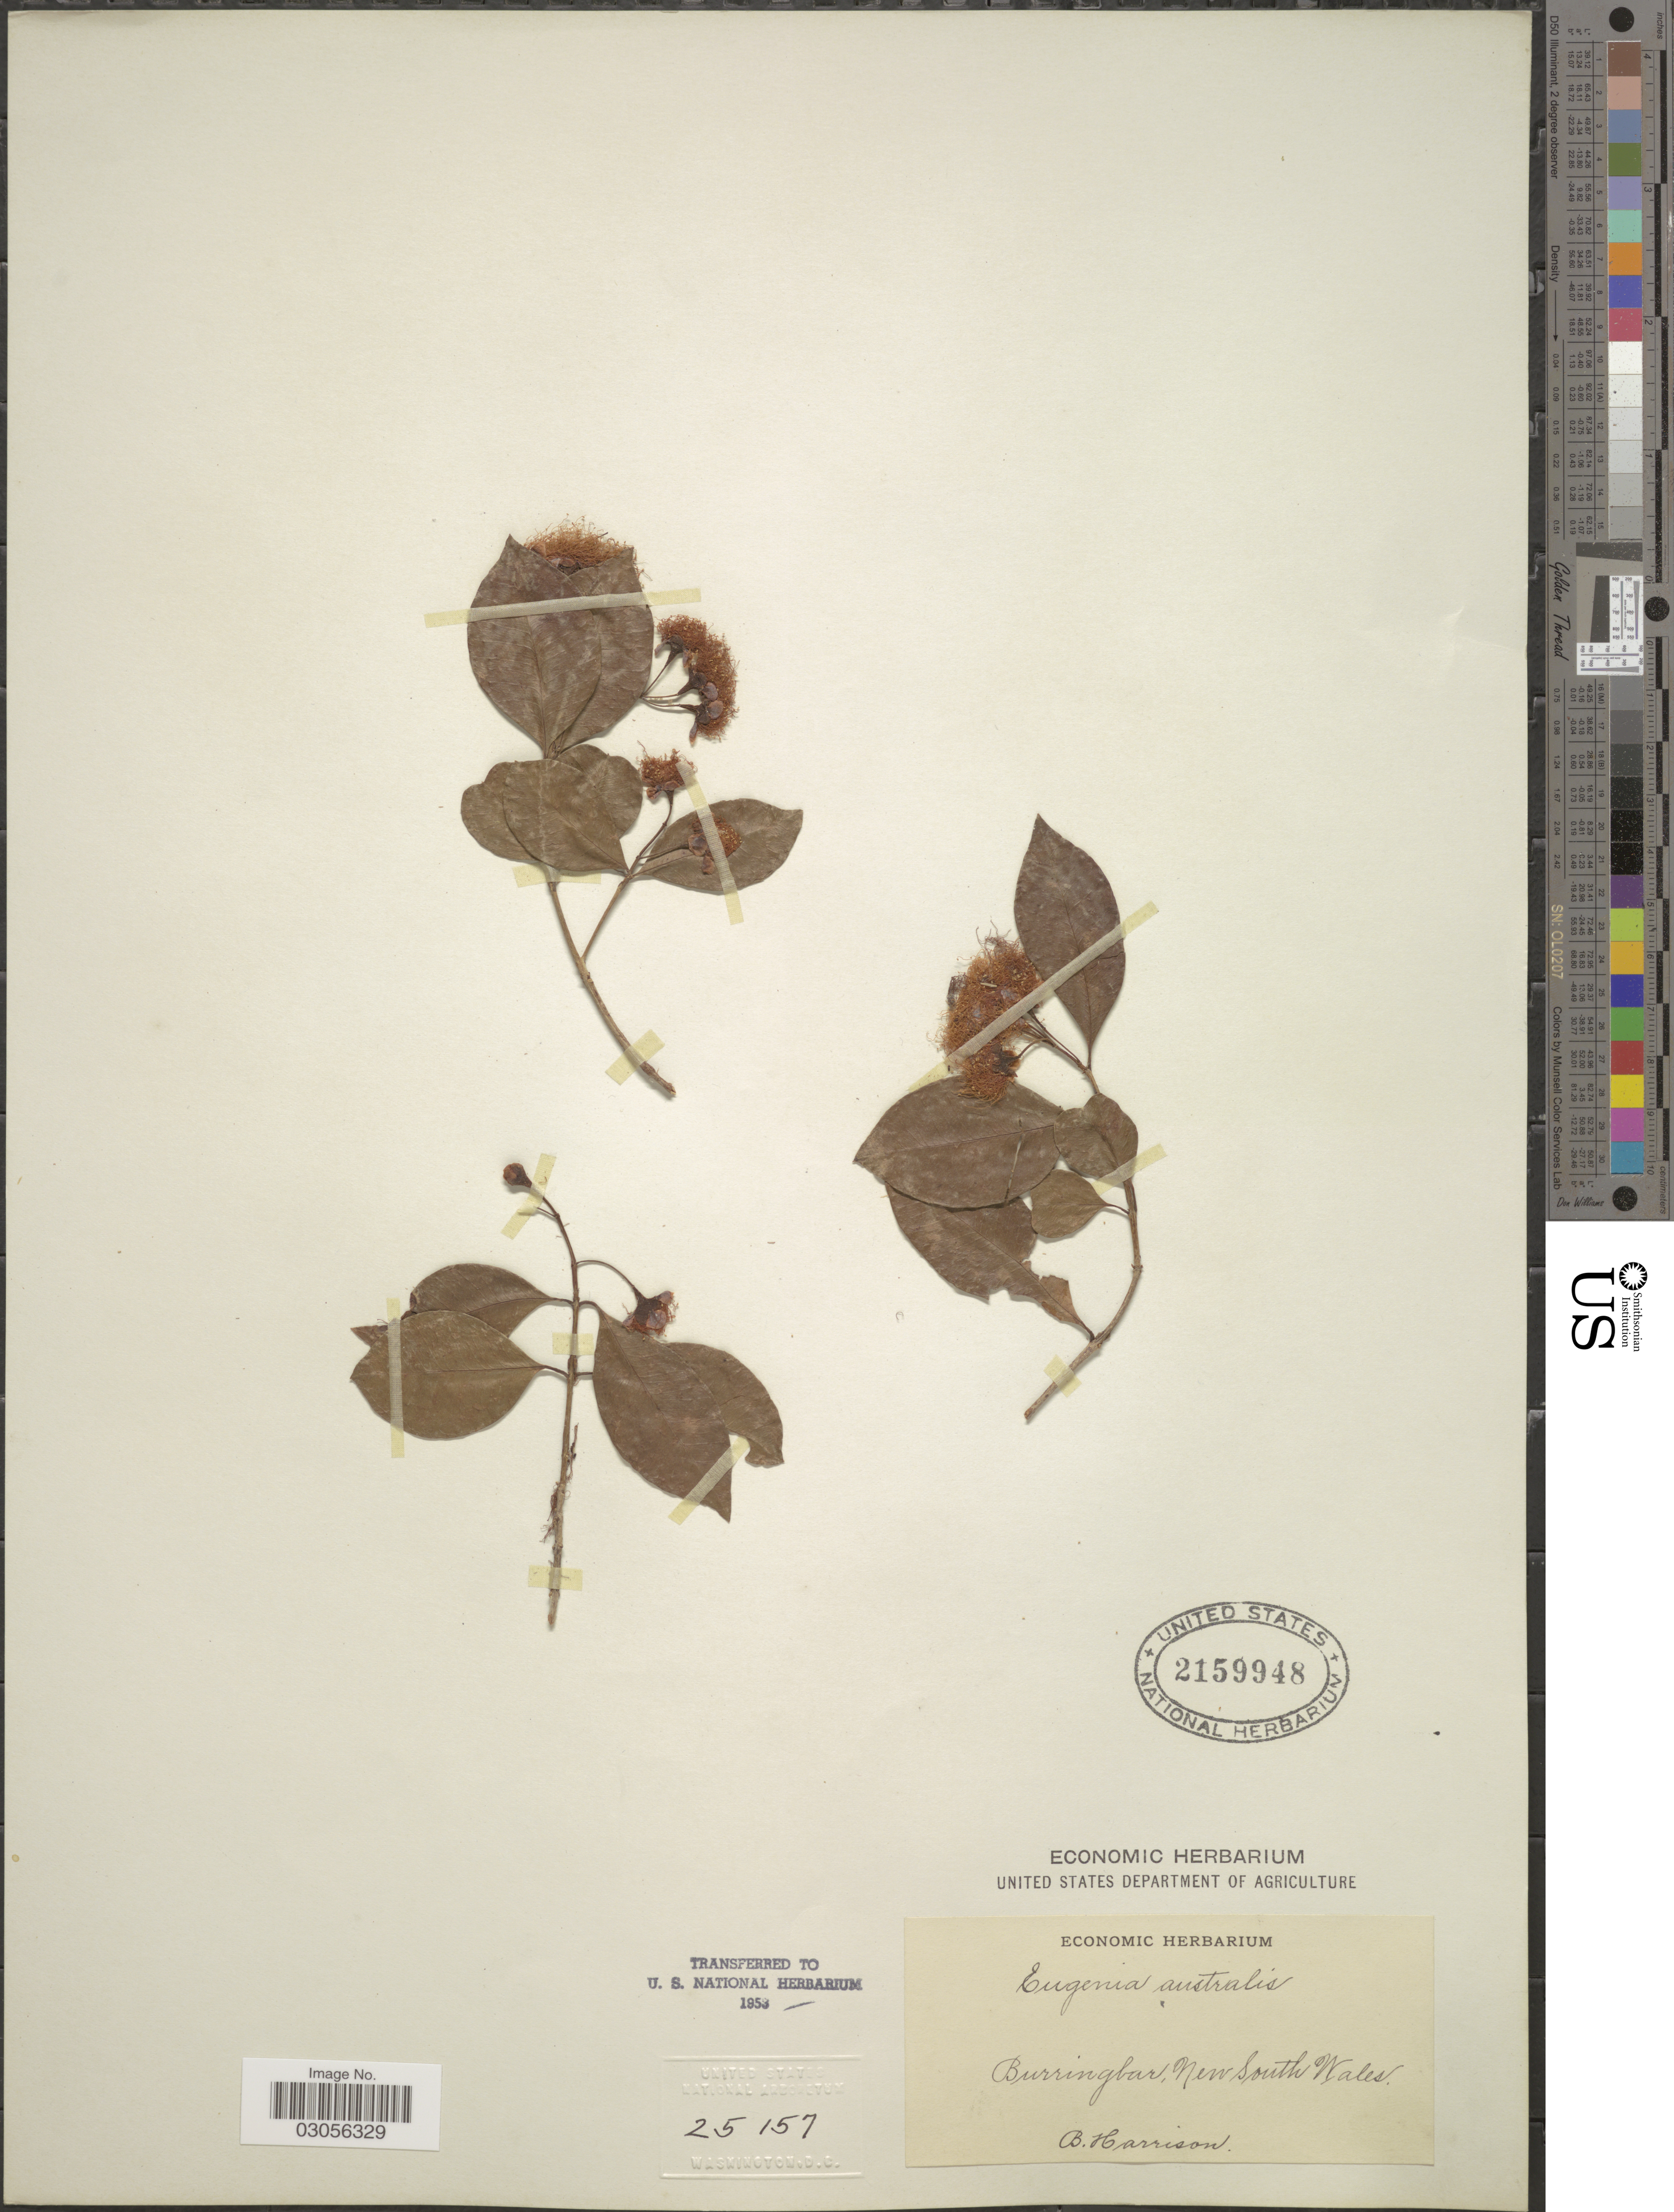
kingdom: Plantae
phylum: Tracheophyta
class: Magnoliopsida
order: Myrtales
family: Myrtaceae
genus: Syzygium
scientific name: Syzygium australe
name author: (J.C. Wendl. ex Link) B. Hyland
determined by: Strong, Mark T., (BOT), Smithsonian Institution - National Museum of Natural History (UNITED STATES)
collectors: B. Harrison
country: Australia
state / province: New South Wales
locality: Burringbar, New South Wales.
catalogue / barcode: US 2159948